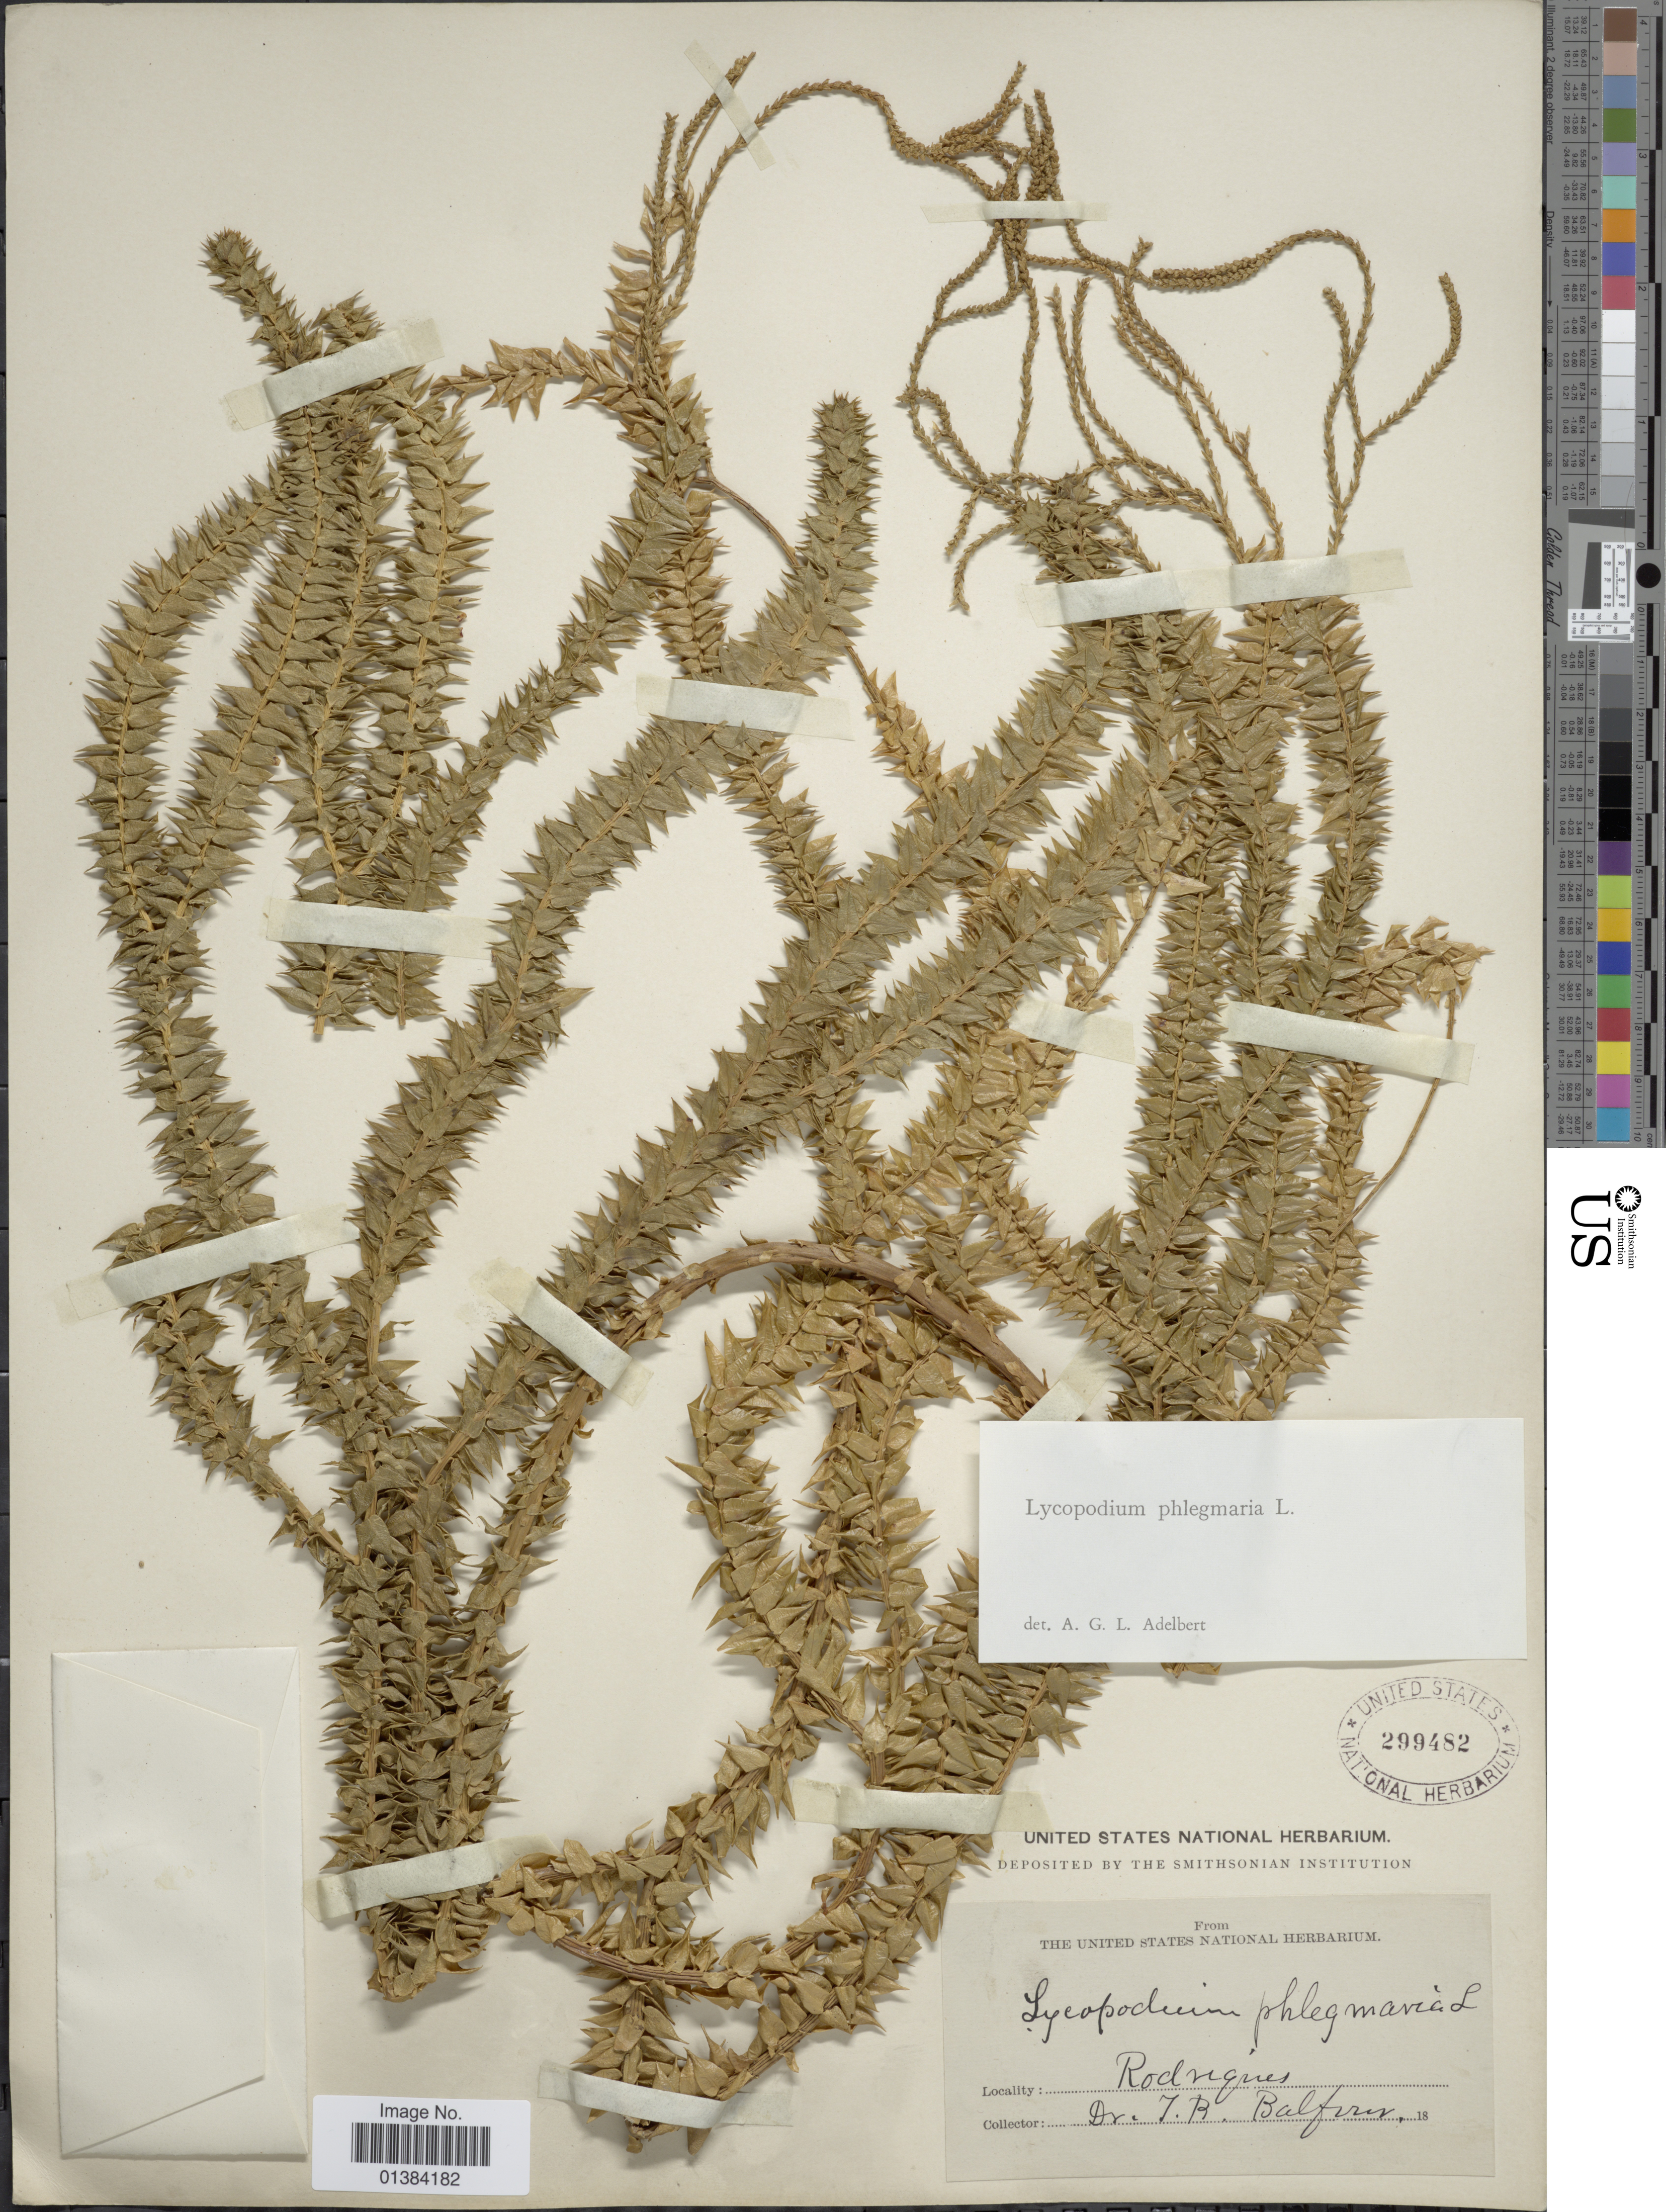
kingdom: Plantae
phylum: Tracheophyta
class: Lycopodiopsida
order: Lycopodiales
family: Lycopodiaceae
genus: Phlegmariurus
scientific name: Phlegmariurus phlegmaria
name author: (L.) Holub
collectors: I. B. Balfour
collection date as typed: Transcribed d/m/y: //18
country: Mauritius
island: Rodrigues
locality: Rodriques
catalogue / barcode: US 299482